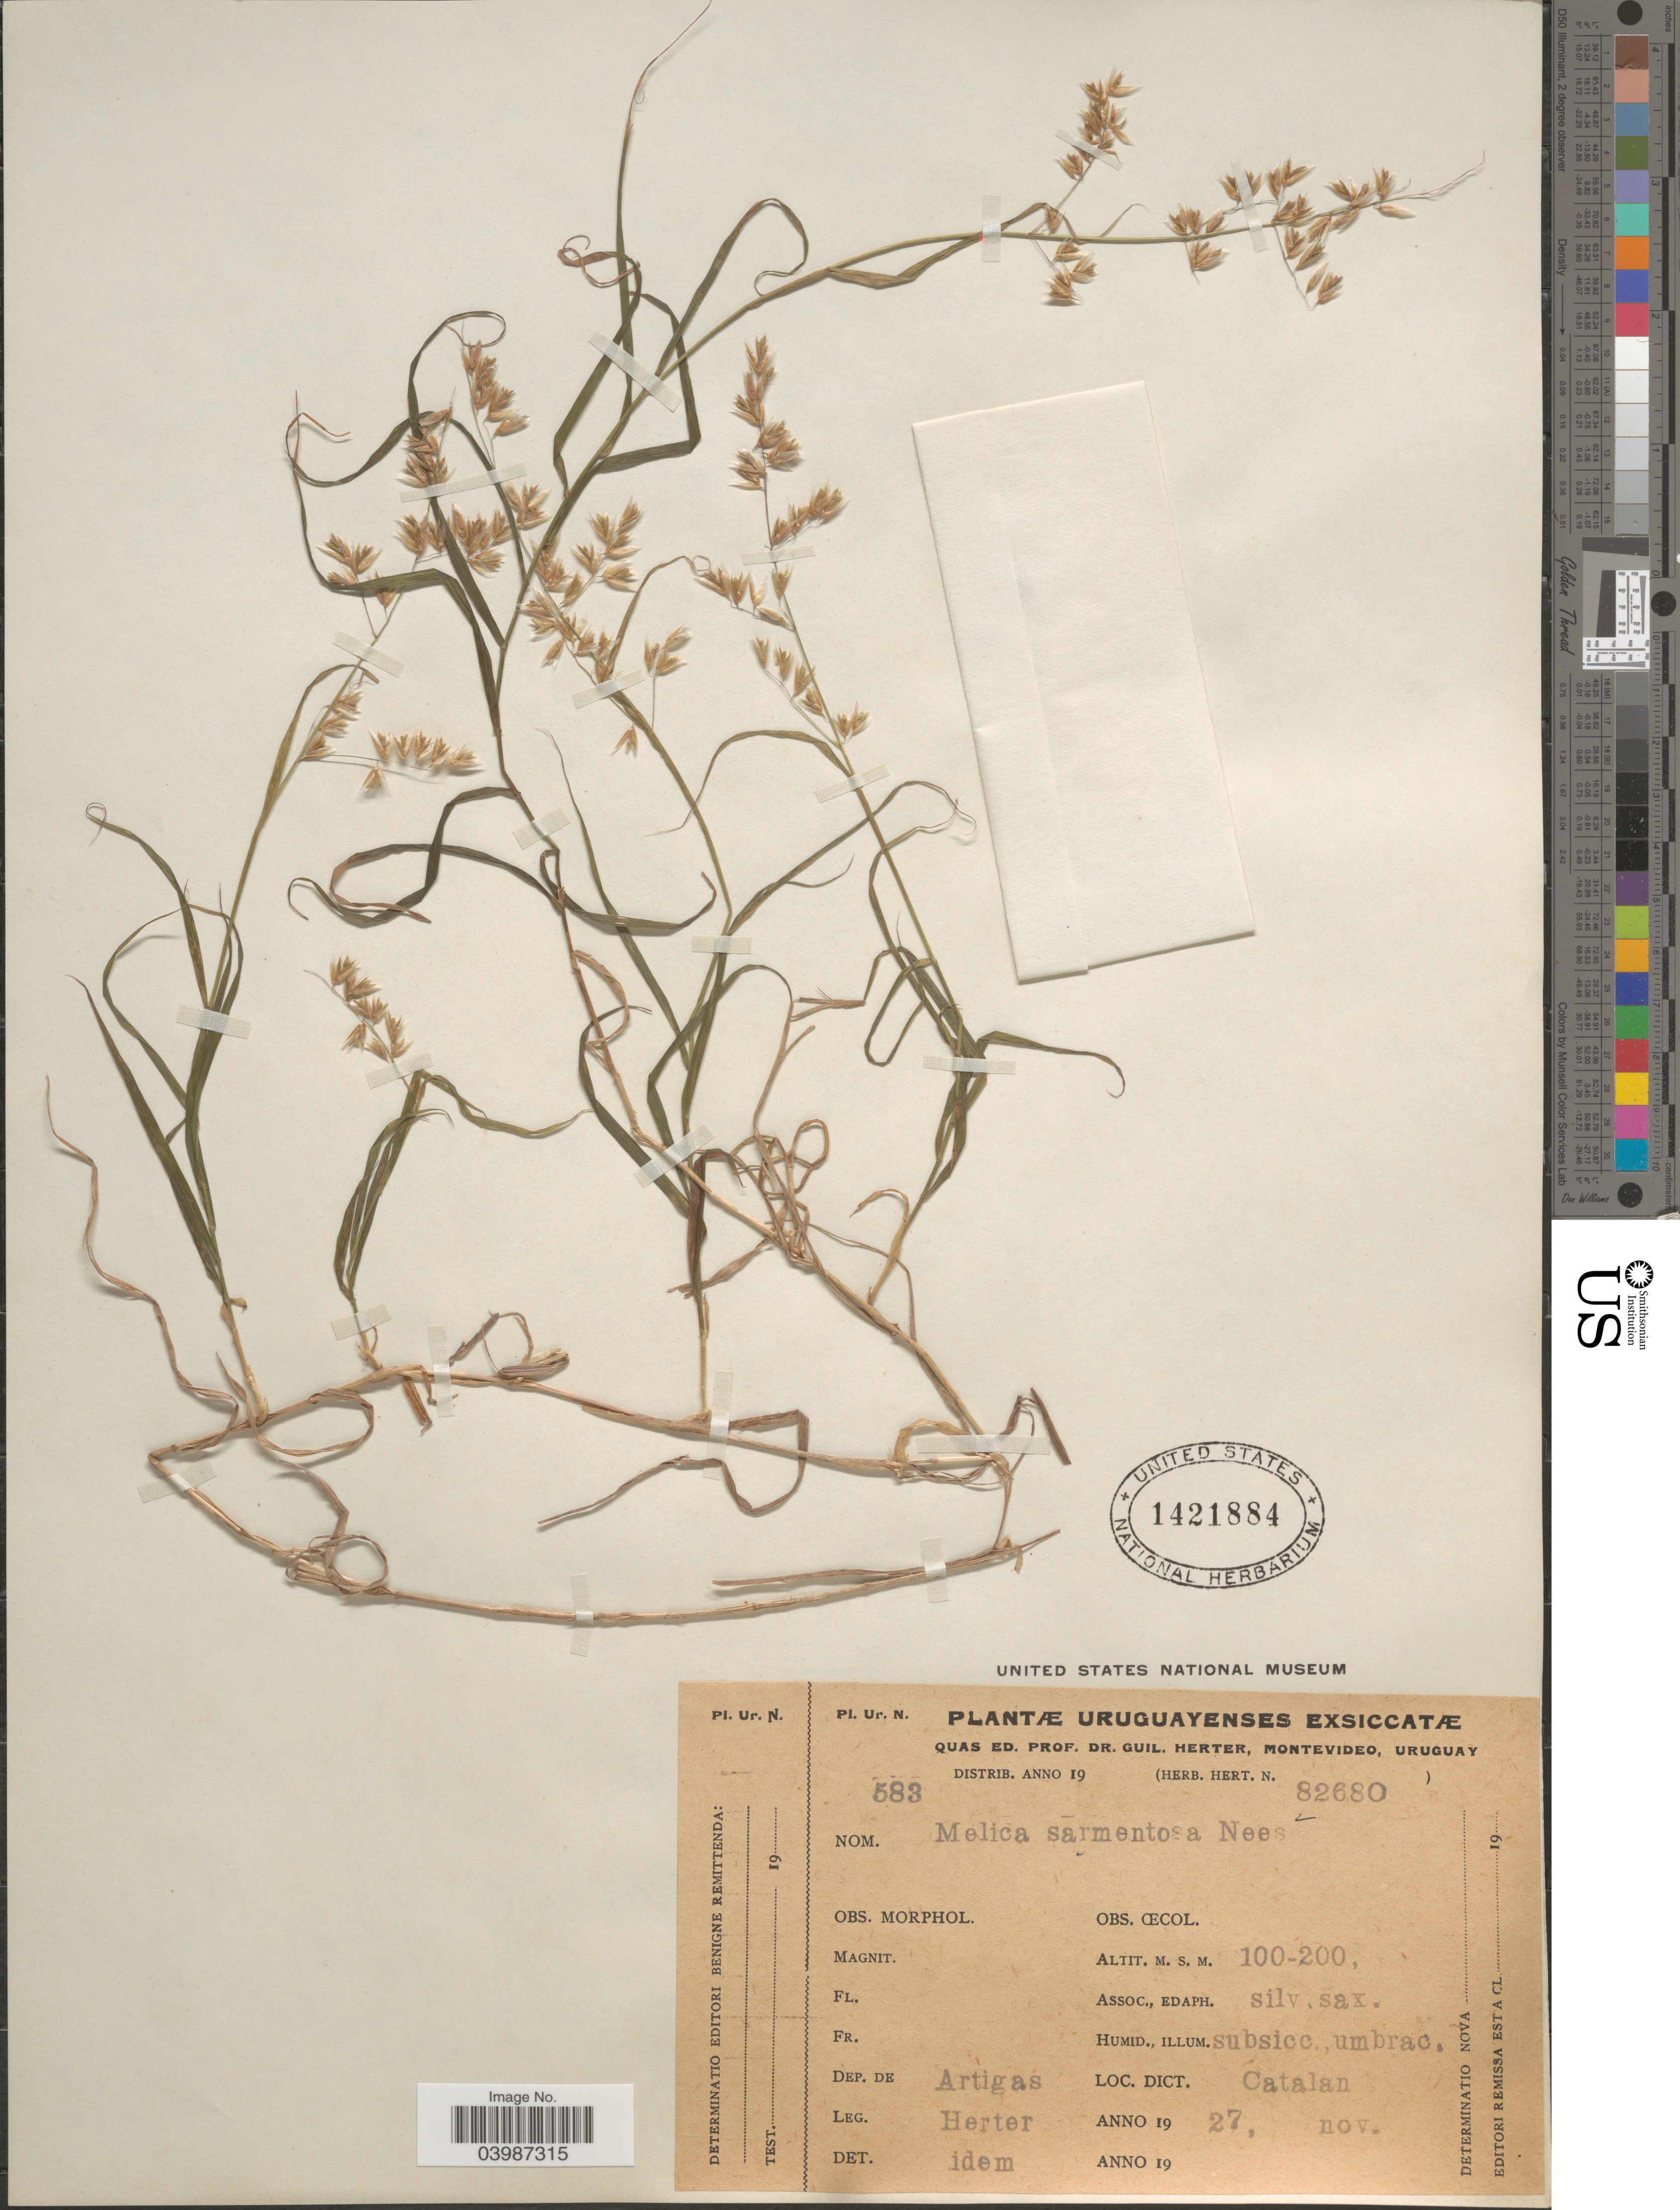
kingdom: Plantae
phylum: Tracheophyta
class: Liliopsida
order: Poales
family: Poaceae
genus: Melica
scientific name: Melica sarmentosa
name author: Nees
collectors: G. Herter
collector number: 583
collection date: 1927-11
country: Uruguay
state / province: Artigas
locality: Dep. de Artigas. Catalan.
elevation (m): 100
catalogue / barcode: US 1421884